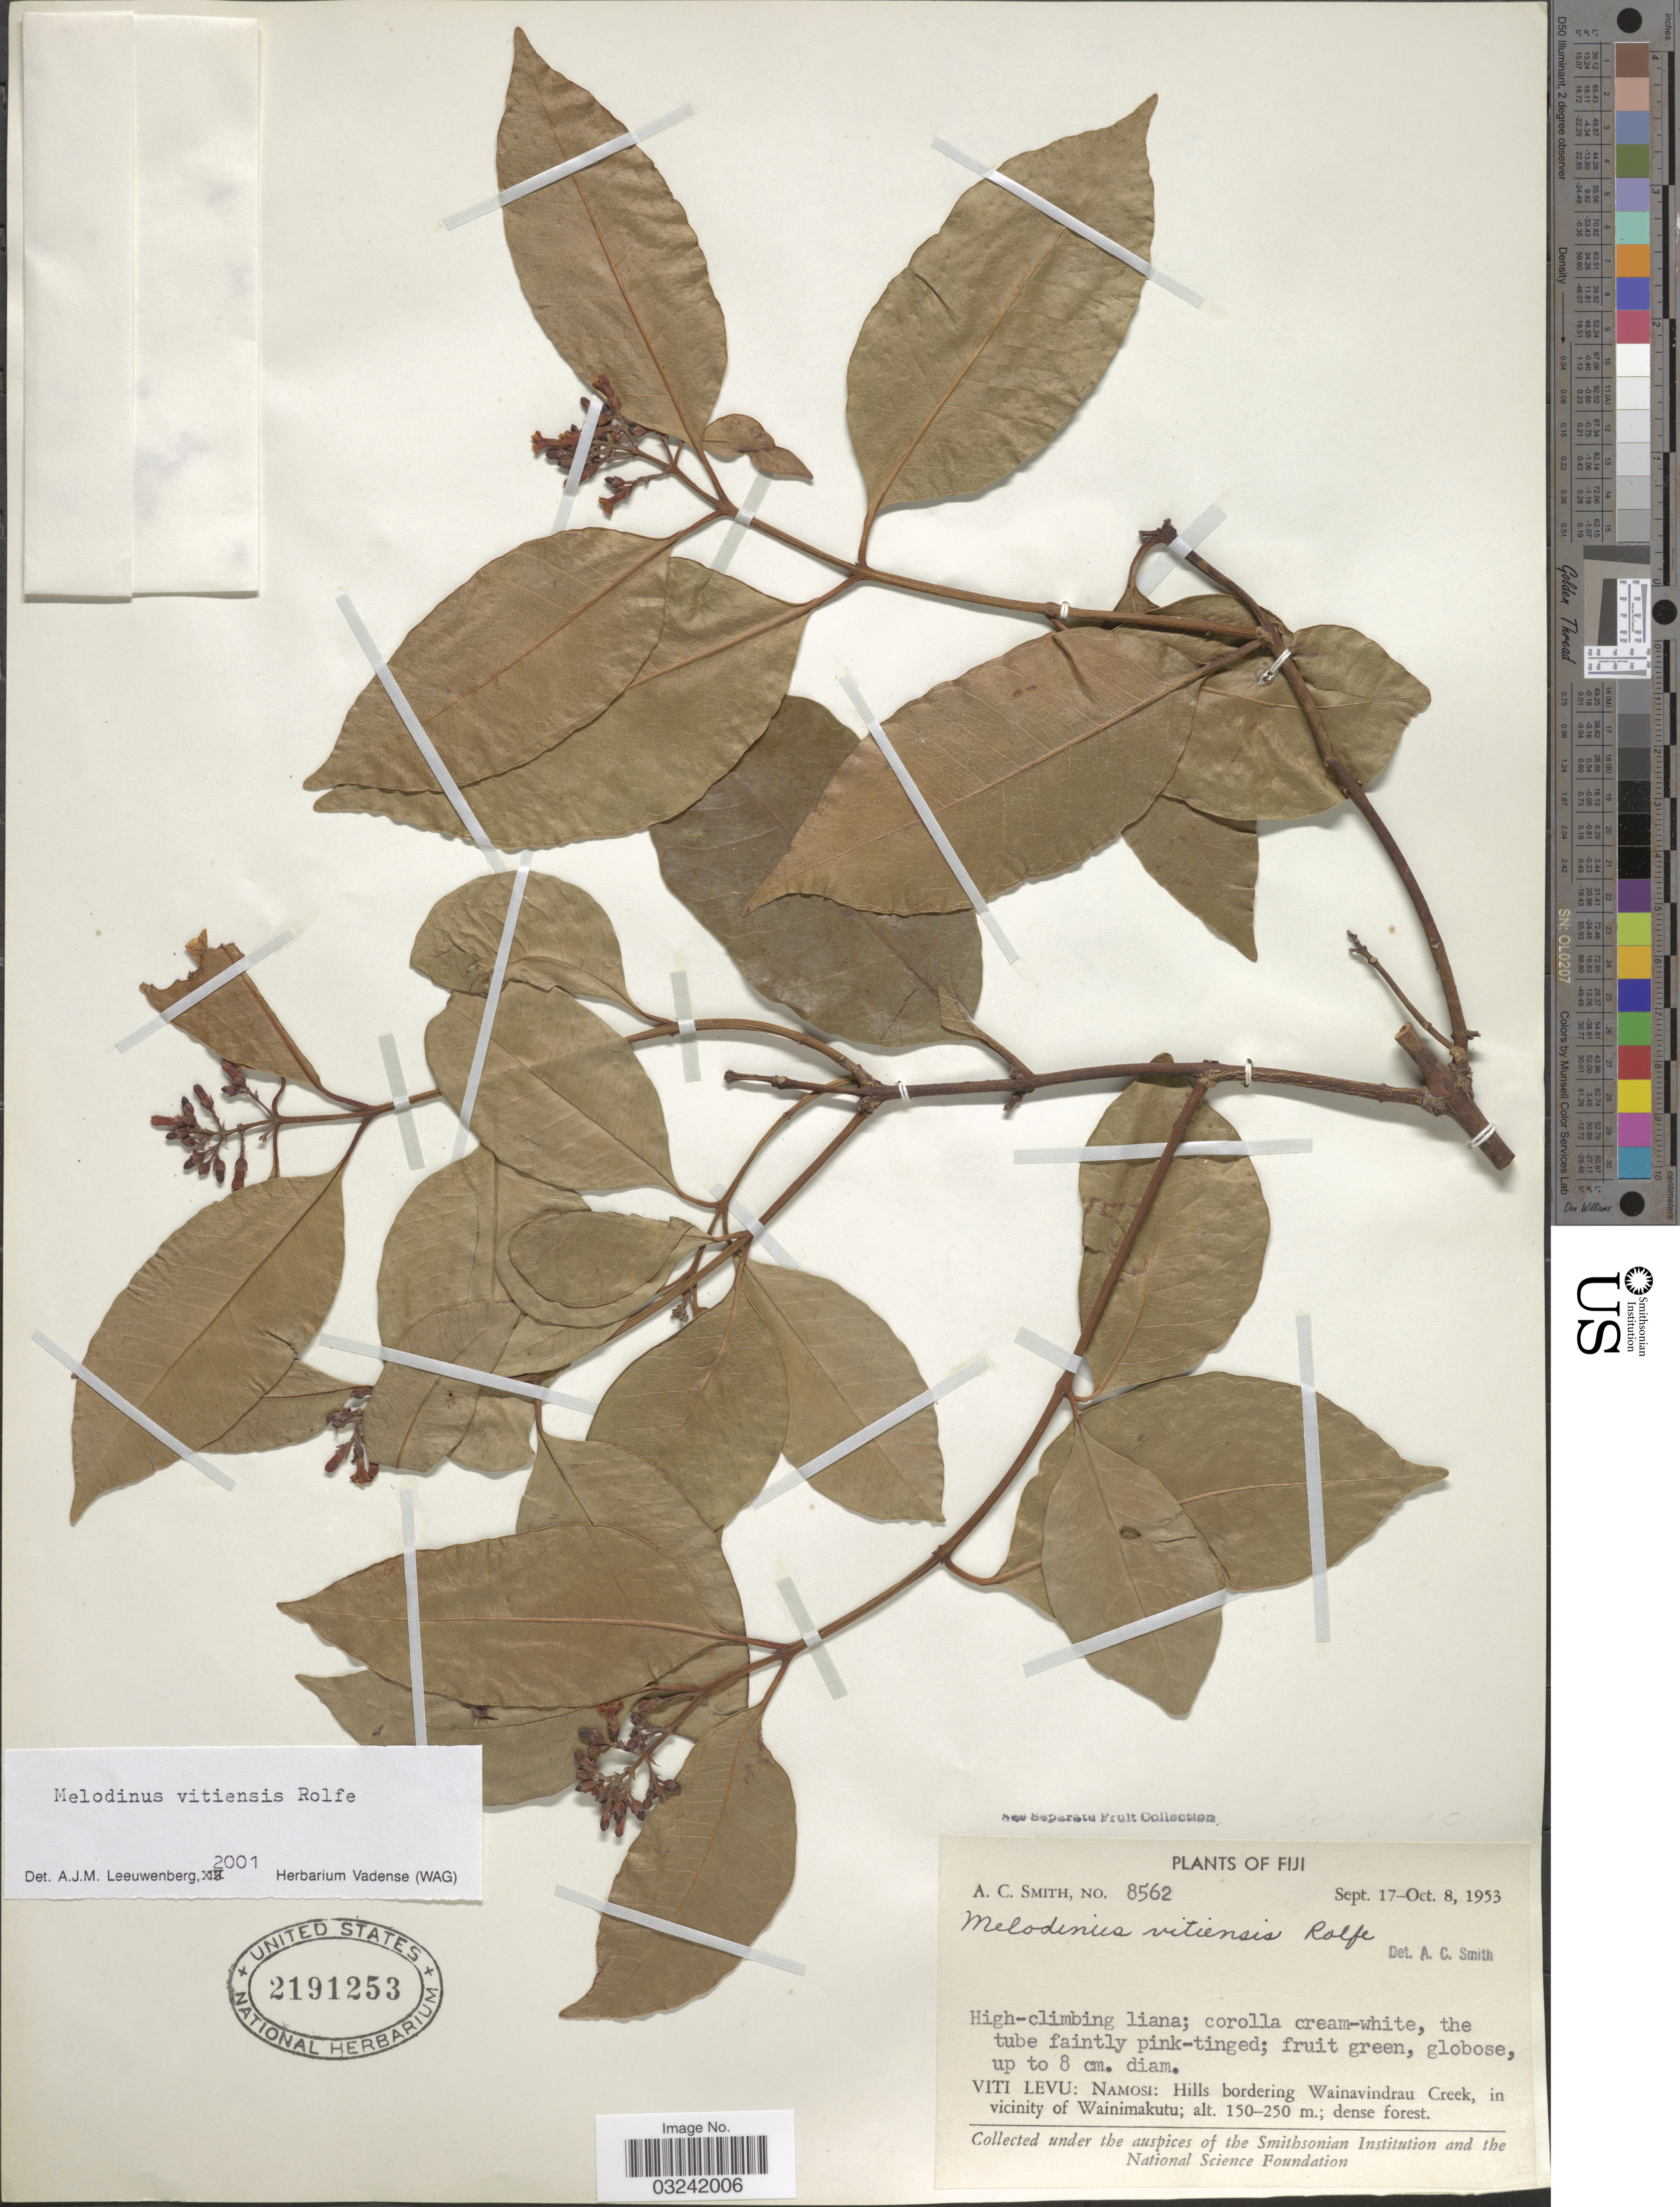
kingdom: Plantae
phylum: Tracheophyta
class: Magnoliopsida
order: Gentianales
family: Apocynaceae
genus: Melodinus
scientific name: Melodinus vitiensis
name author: Rolfe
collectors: A. C. Smith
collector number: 8562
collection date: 1953-09-17/1953-10-08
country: Fiji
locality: Viti Levu: Namosi: Hills bordering Wainavindrau Creek, in vicinity of Wainimakutu.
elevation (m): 150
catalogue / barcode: US 2191253